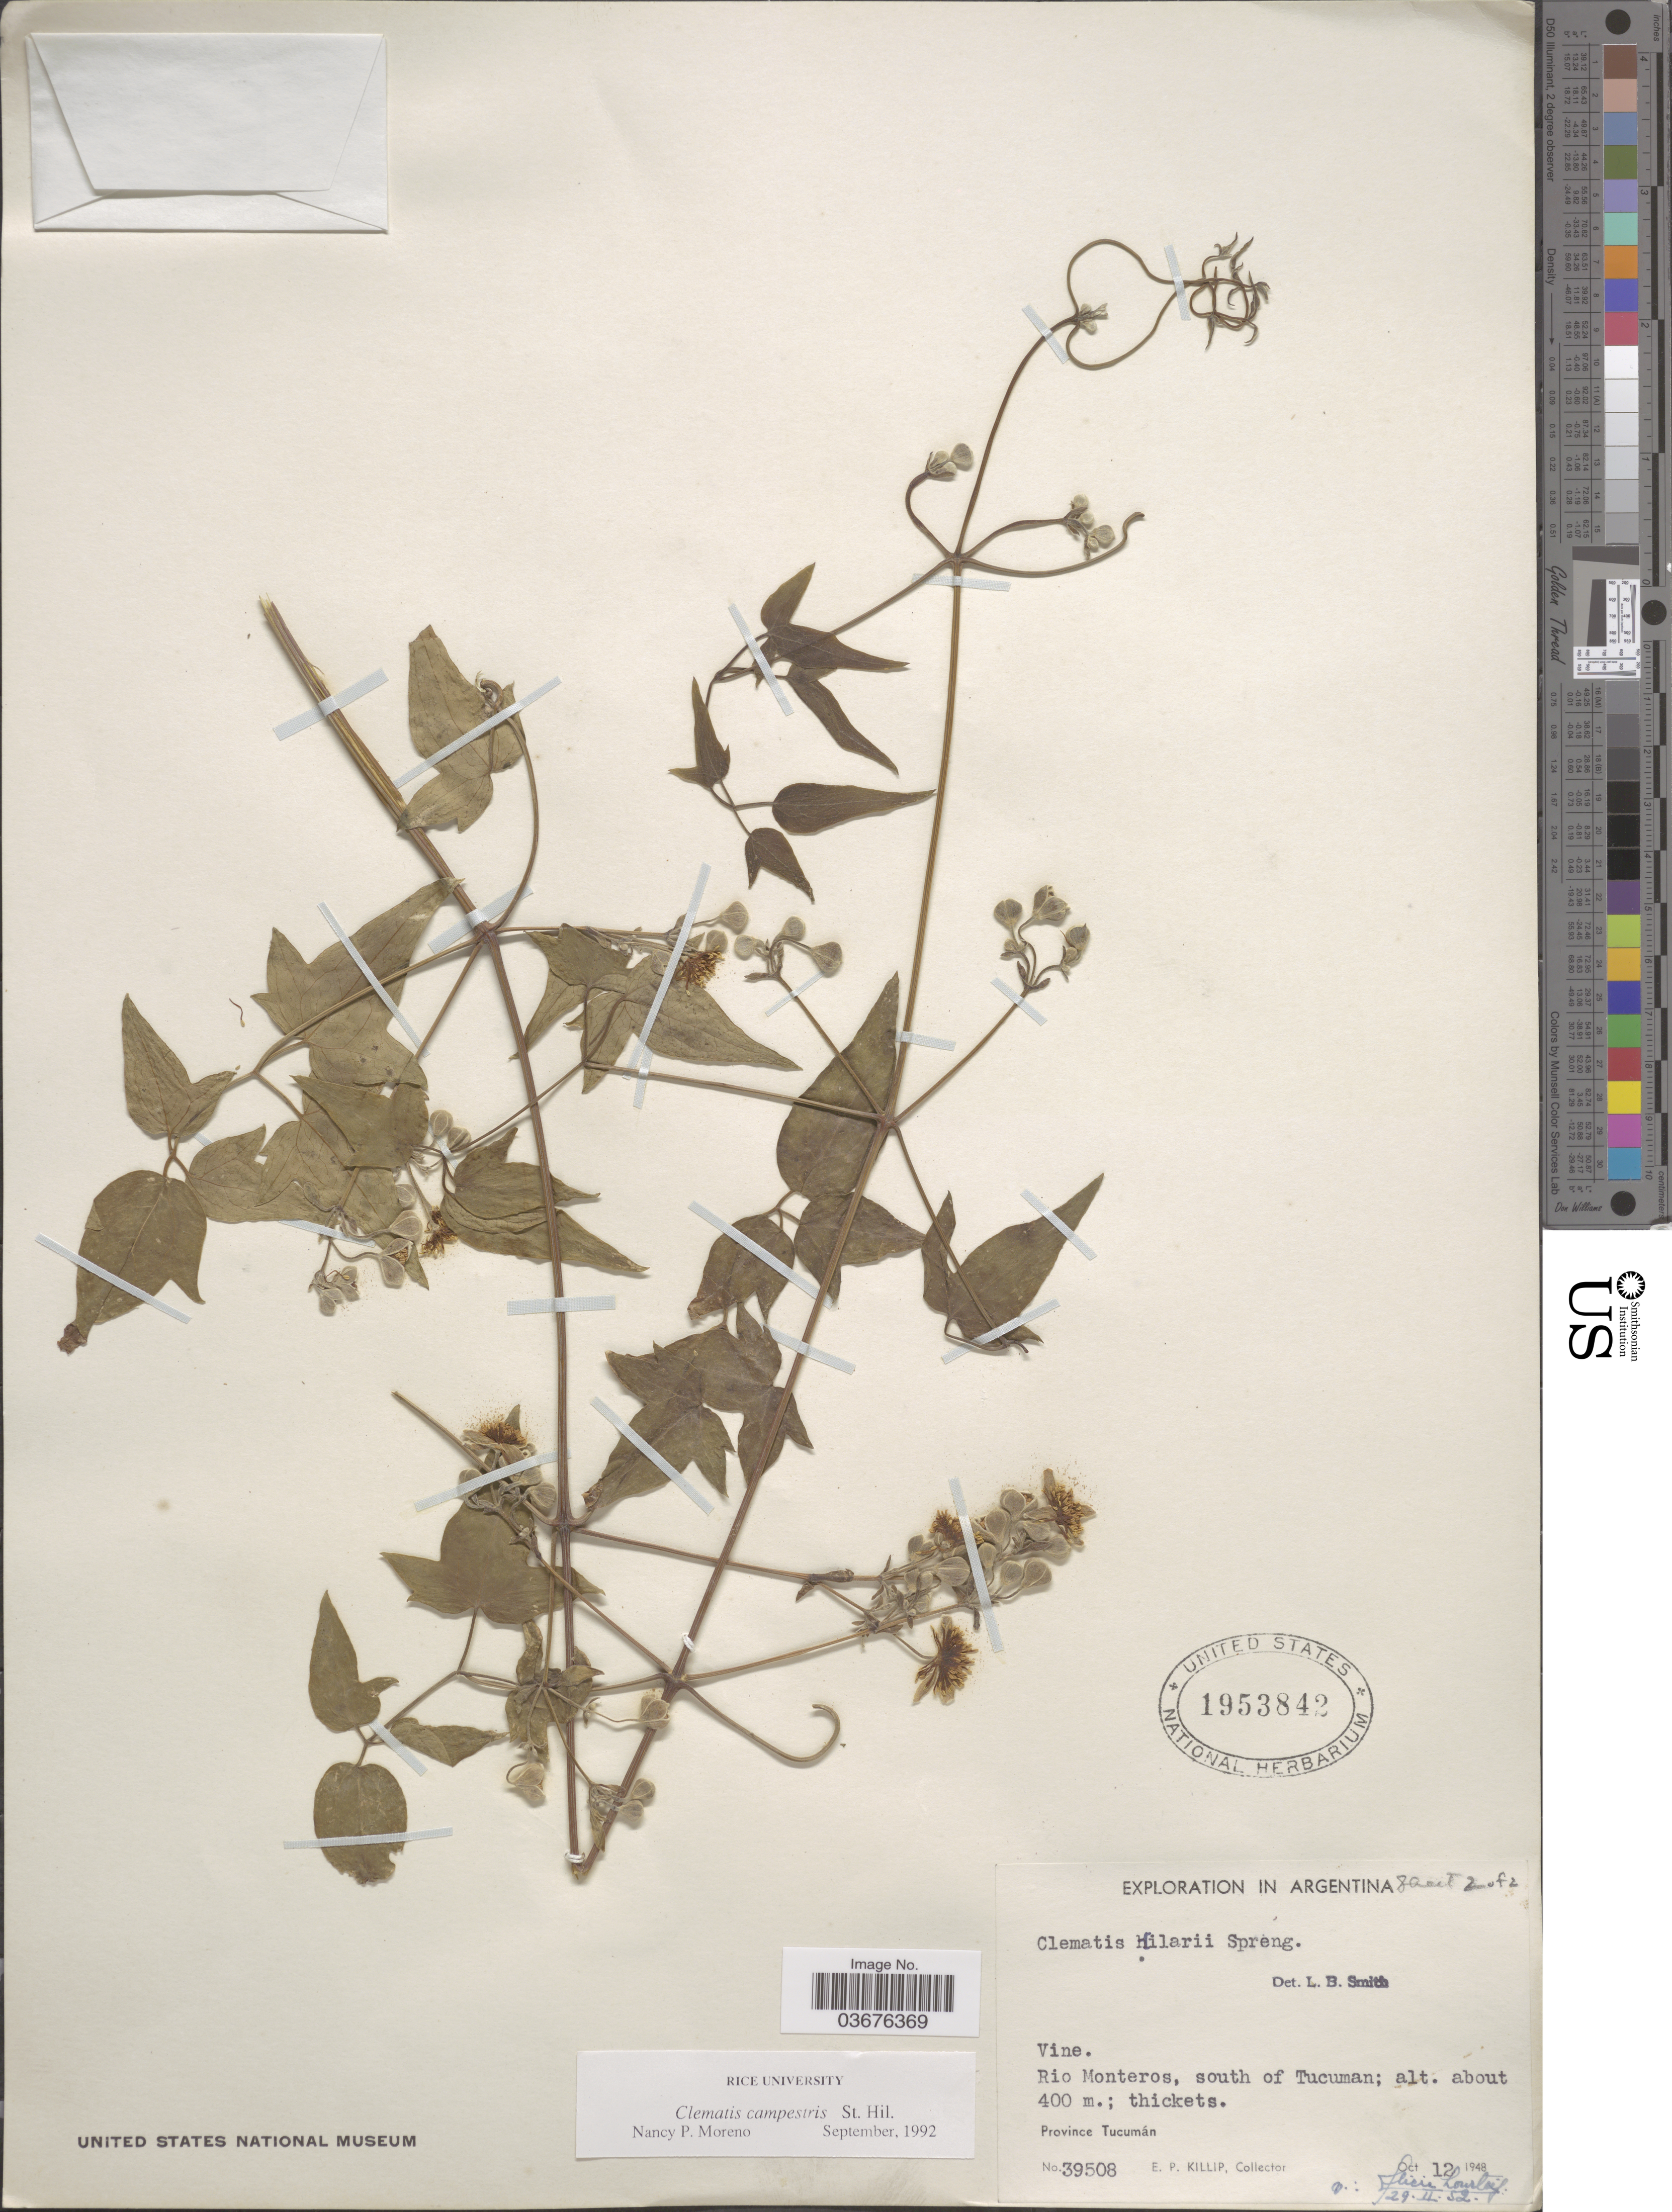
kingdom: Plantae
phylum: Tracheophyta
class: Magnoliopsida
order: Ranunculales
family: Ranunculaceae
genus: Clematis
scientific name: Clematis campestris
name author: A. St.-Hil.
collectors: E. P. Killip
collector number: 39508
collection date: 1948-10-12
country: Argentina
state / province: Tucuman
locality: Rio Monteros, south of Tucuman.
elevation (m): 400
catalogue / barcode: US 1953842